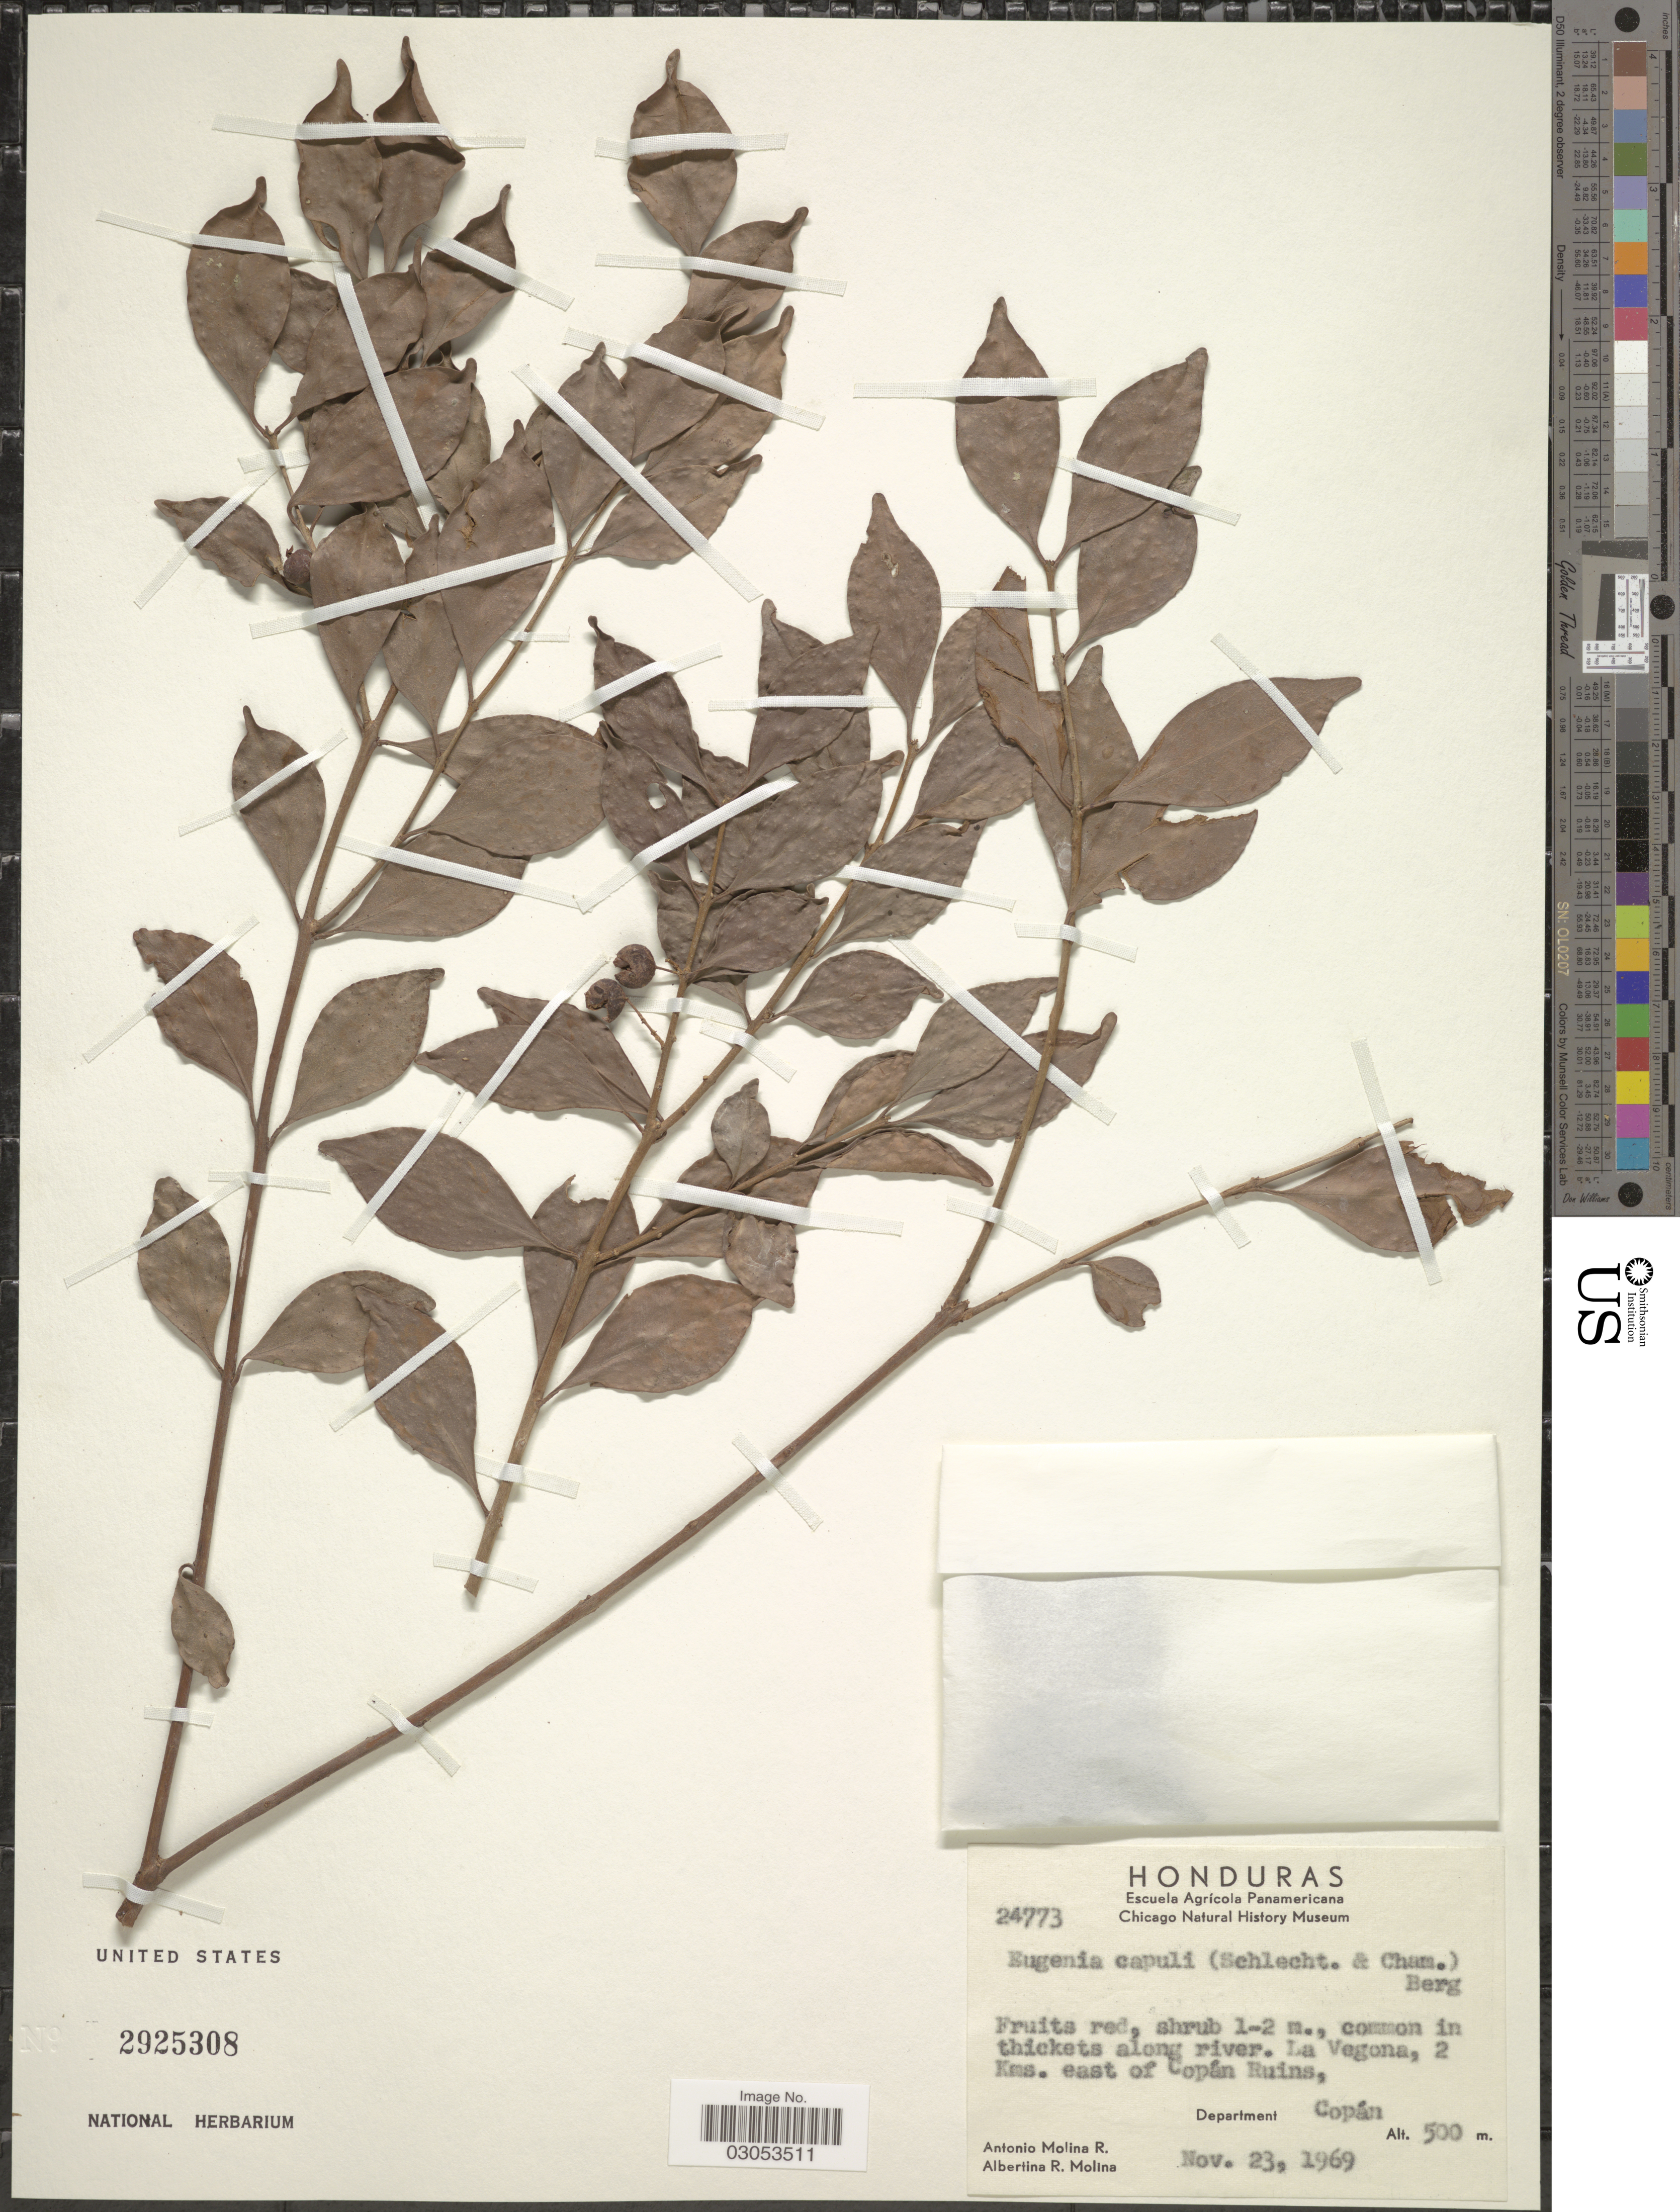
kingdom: Plantae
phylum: Tracheophyta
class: Magnoliopsida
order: Myrtales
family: Myrtaceae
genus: Eugenia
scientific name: Eugenia capuli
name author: (Schltdl. & Cham.) Hook. & Arn.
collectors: A. Molina R. & A. R. Molina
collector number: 24773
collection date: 1969-11-23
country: Honduras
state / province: Copán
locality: La Vegona, 2 Kms. east of Copán Ruins, Department Copán.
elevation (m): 500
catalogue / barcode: US 2925308